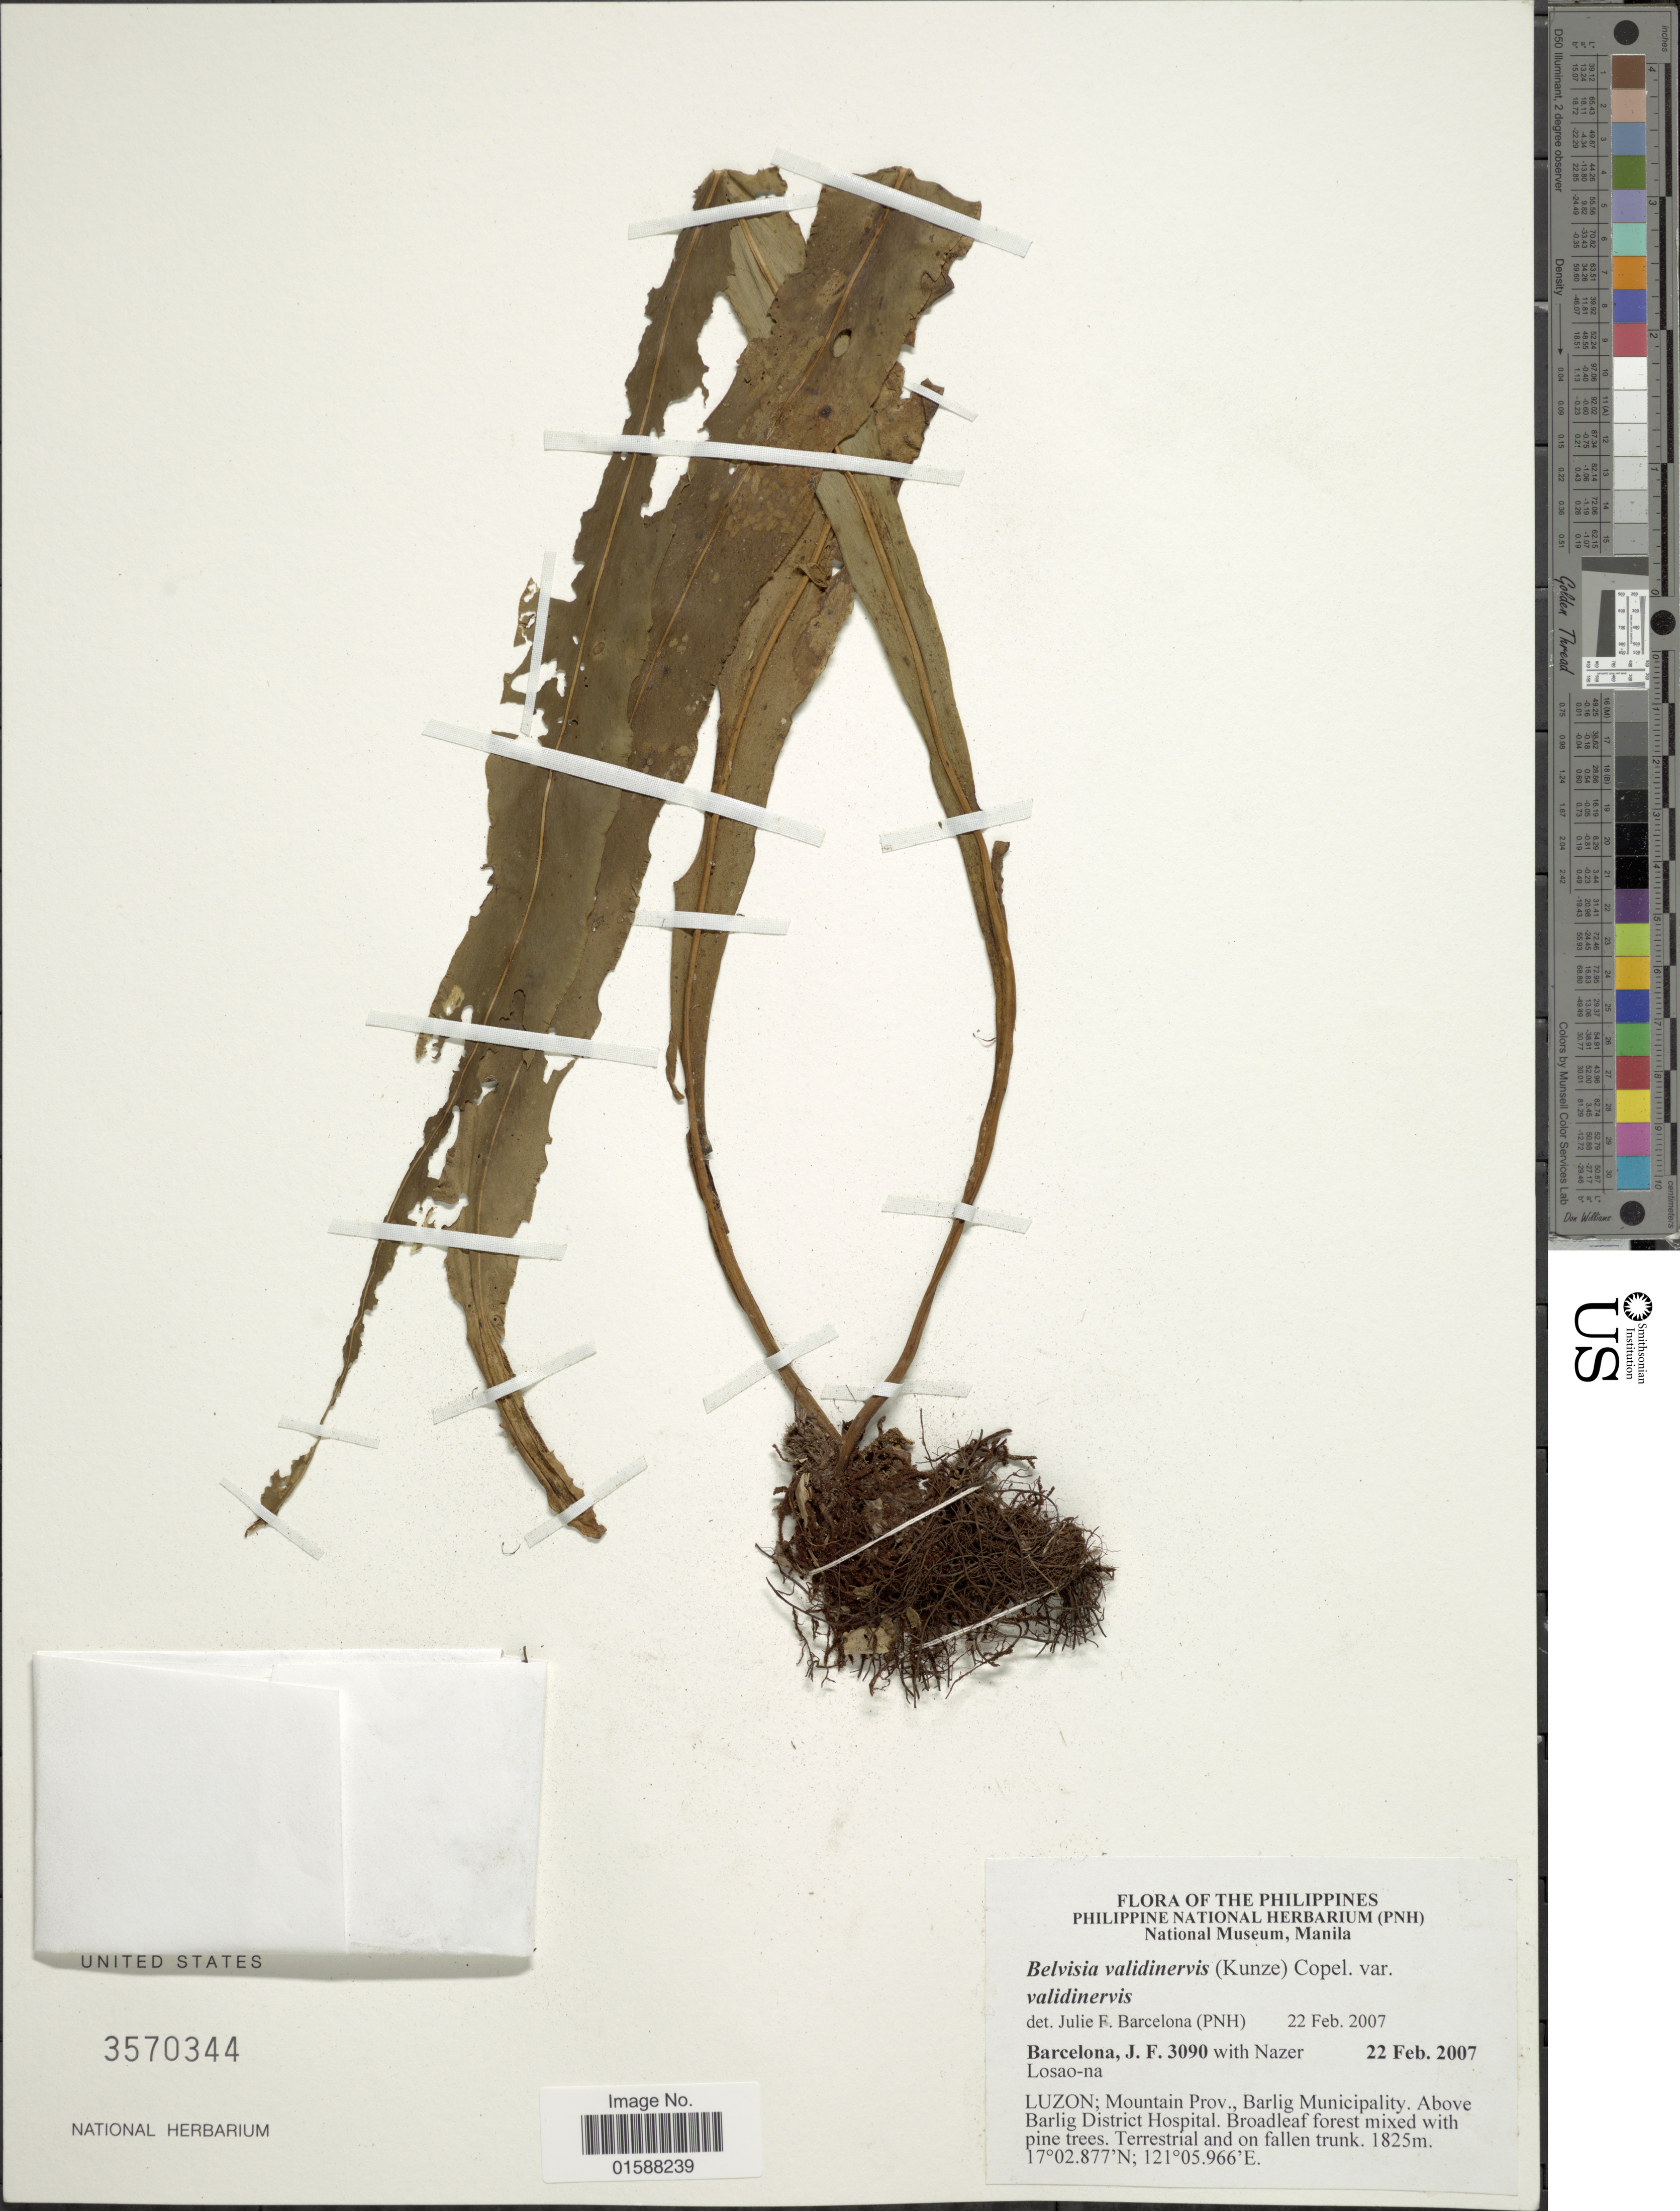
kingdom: Plantae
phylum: Tracheophyta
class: Polypodiopsida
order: Polypodiales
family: Polypodiaceae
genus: Lepisorus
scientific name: Lepisorus validinervis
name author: (Kunze) Li S. Wang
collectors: J. F. Barcelona & N. Losao-na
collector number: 3090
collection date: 2007-02-22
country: Philippines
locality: Luzon; Mountain Prov., Barlig Municipality. Above Barlig District Hospital. Broadleaf forest mixed with pine trees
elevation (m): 1825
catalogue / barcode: US 3570344